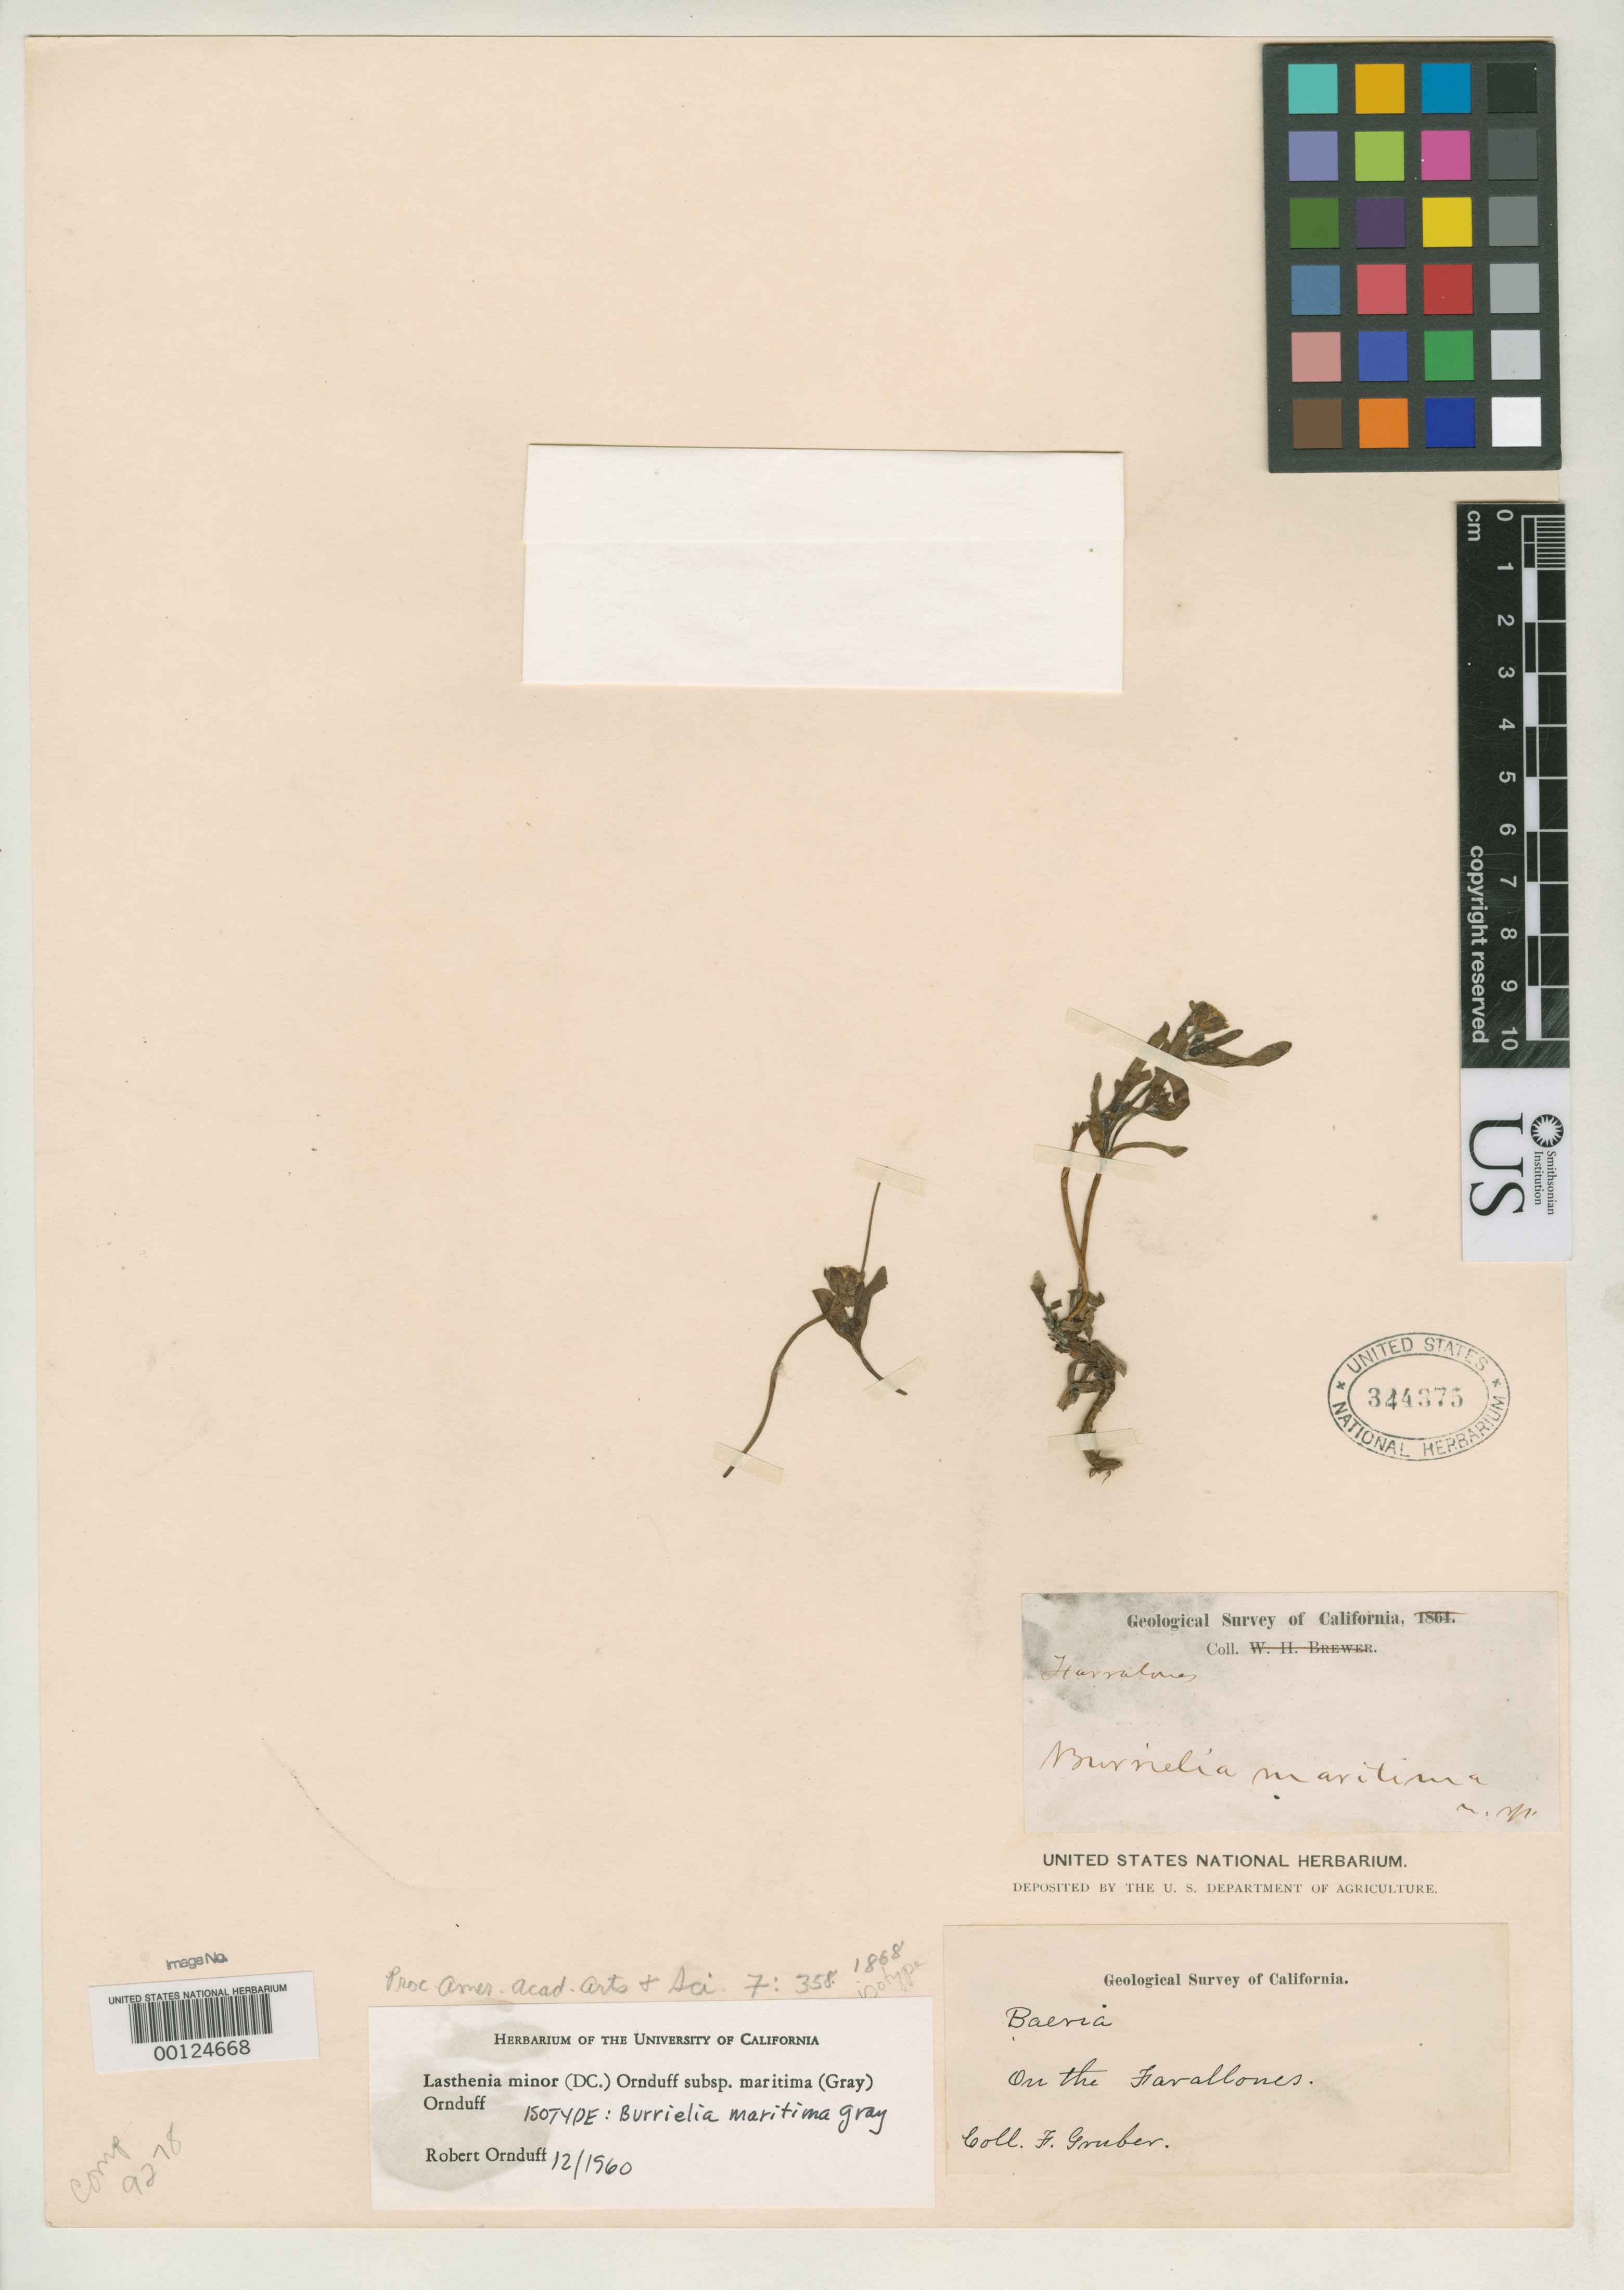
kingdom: Plantae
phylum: Tracheophyta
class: Magnoliopsida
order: Asterales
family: Asteraceae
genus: Burrielia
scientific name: Burrielia maritima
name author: A. Gray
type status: Isotype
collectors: F. Gruber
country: United States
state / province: California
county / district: San Francisco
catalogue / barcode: US 344375